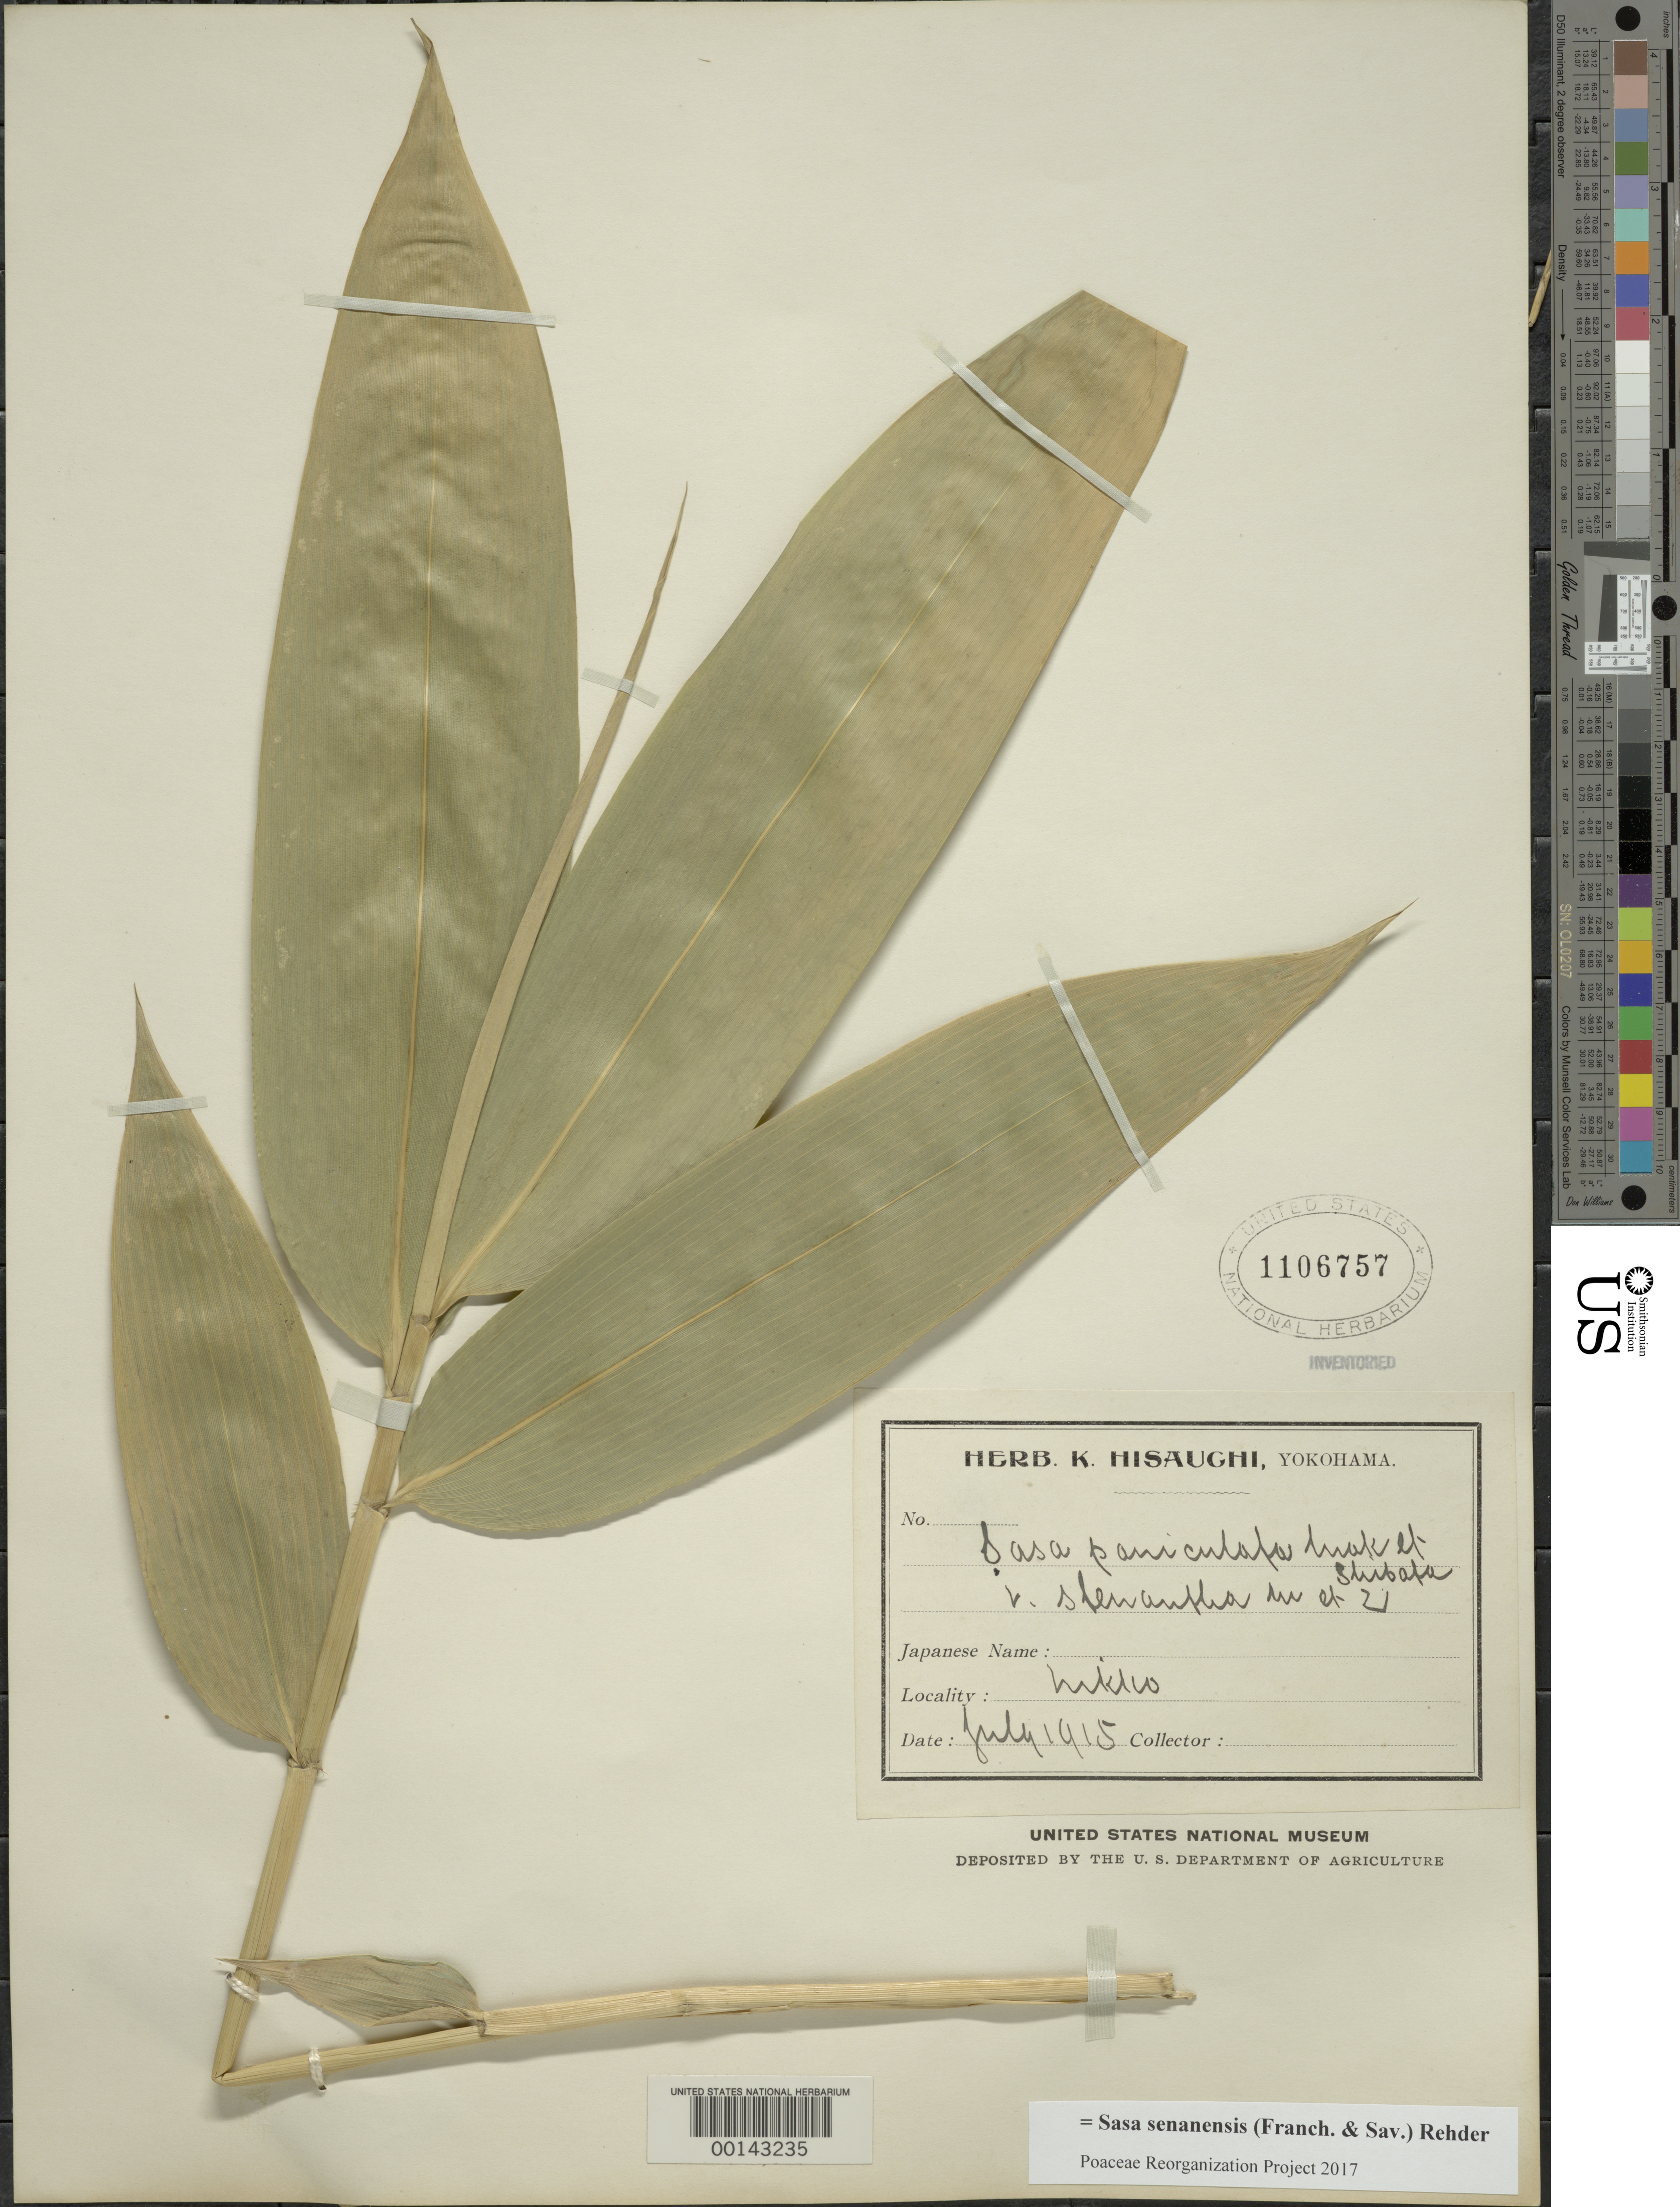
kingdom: Plantae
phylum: Tracheophyta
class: Liliopsida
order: Poales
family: Poaceae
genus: Sasa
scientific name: Sasa senanensis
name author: (Franch. & Sav.) Rehder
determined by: Poaceae Reorganization Project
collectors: K. Hisauchi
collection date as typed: Jul 1915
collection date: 1915-07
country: Japan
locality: Nikko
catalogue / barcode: US 1106757